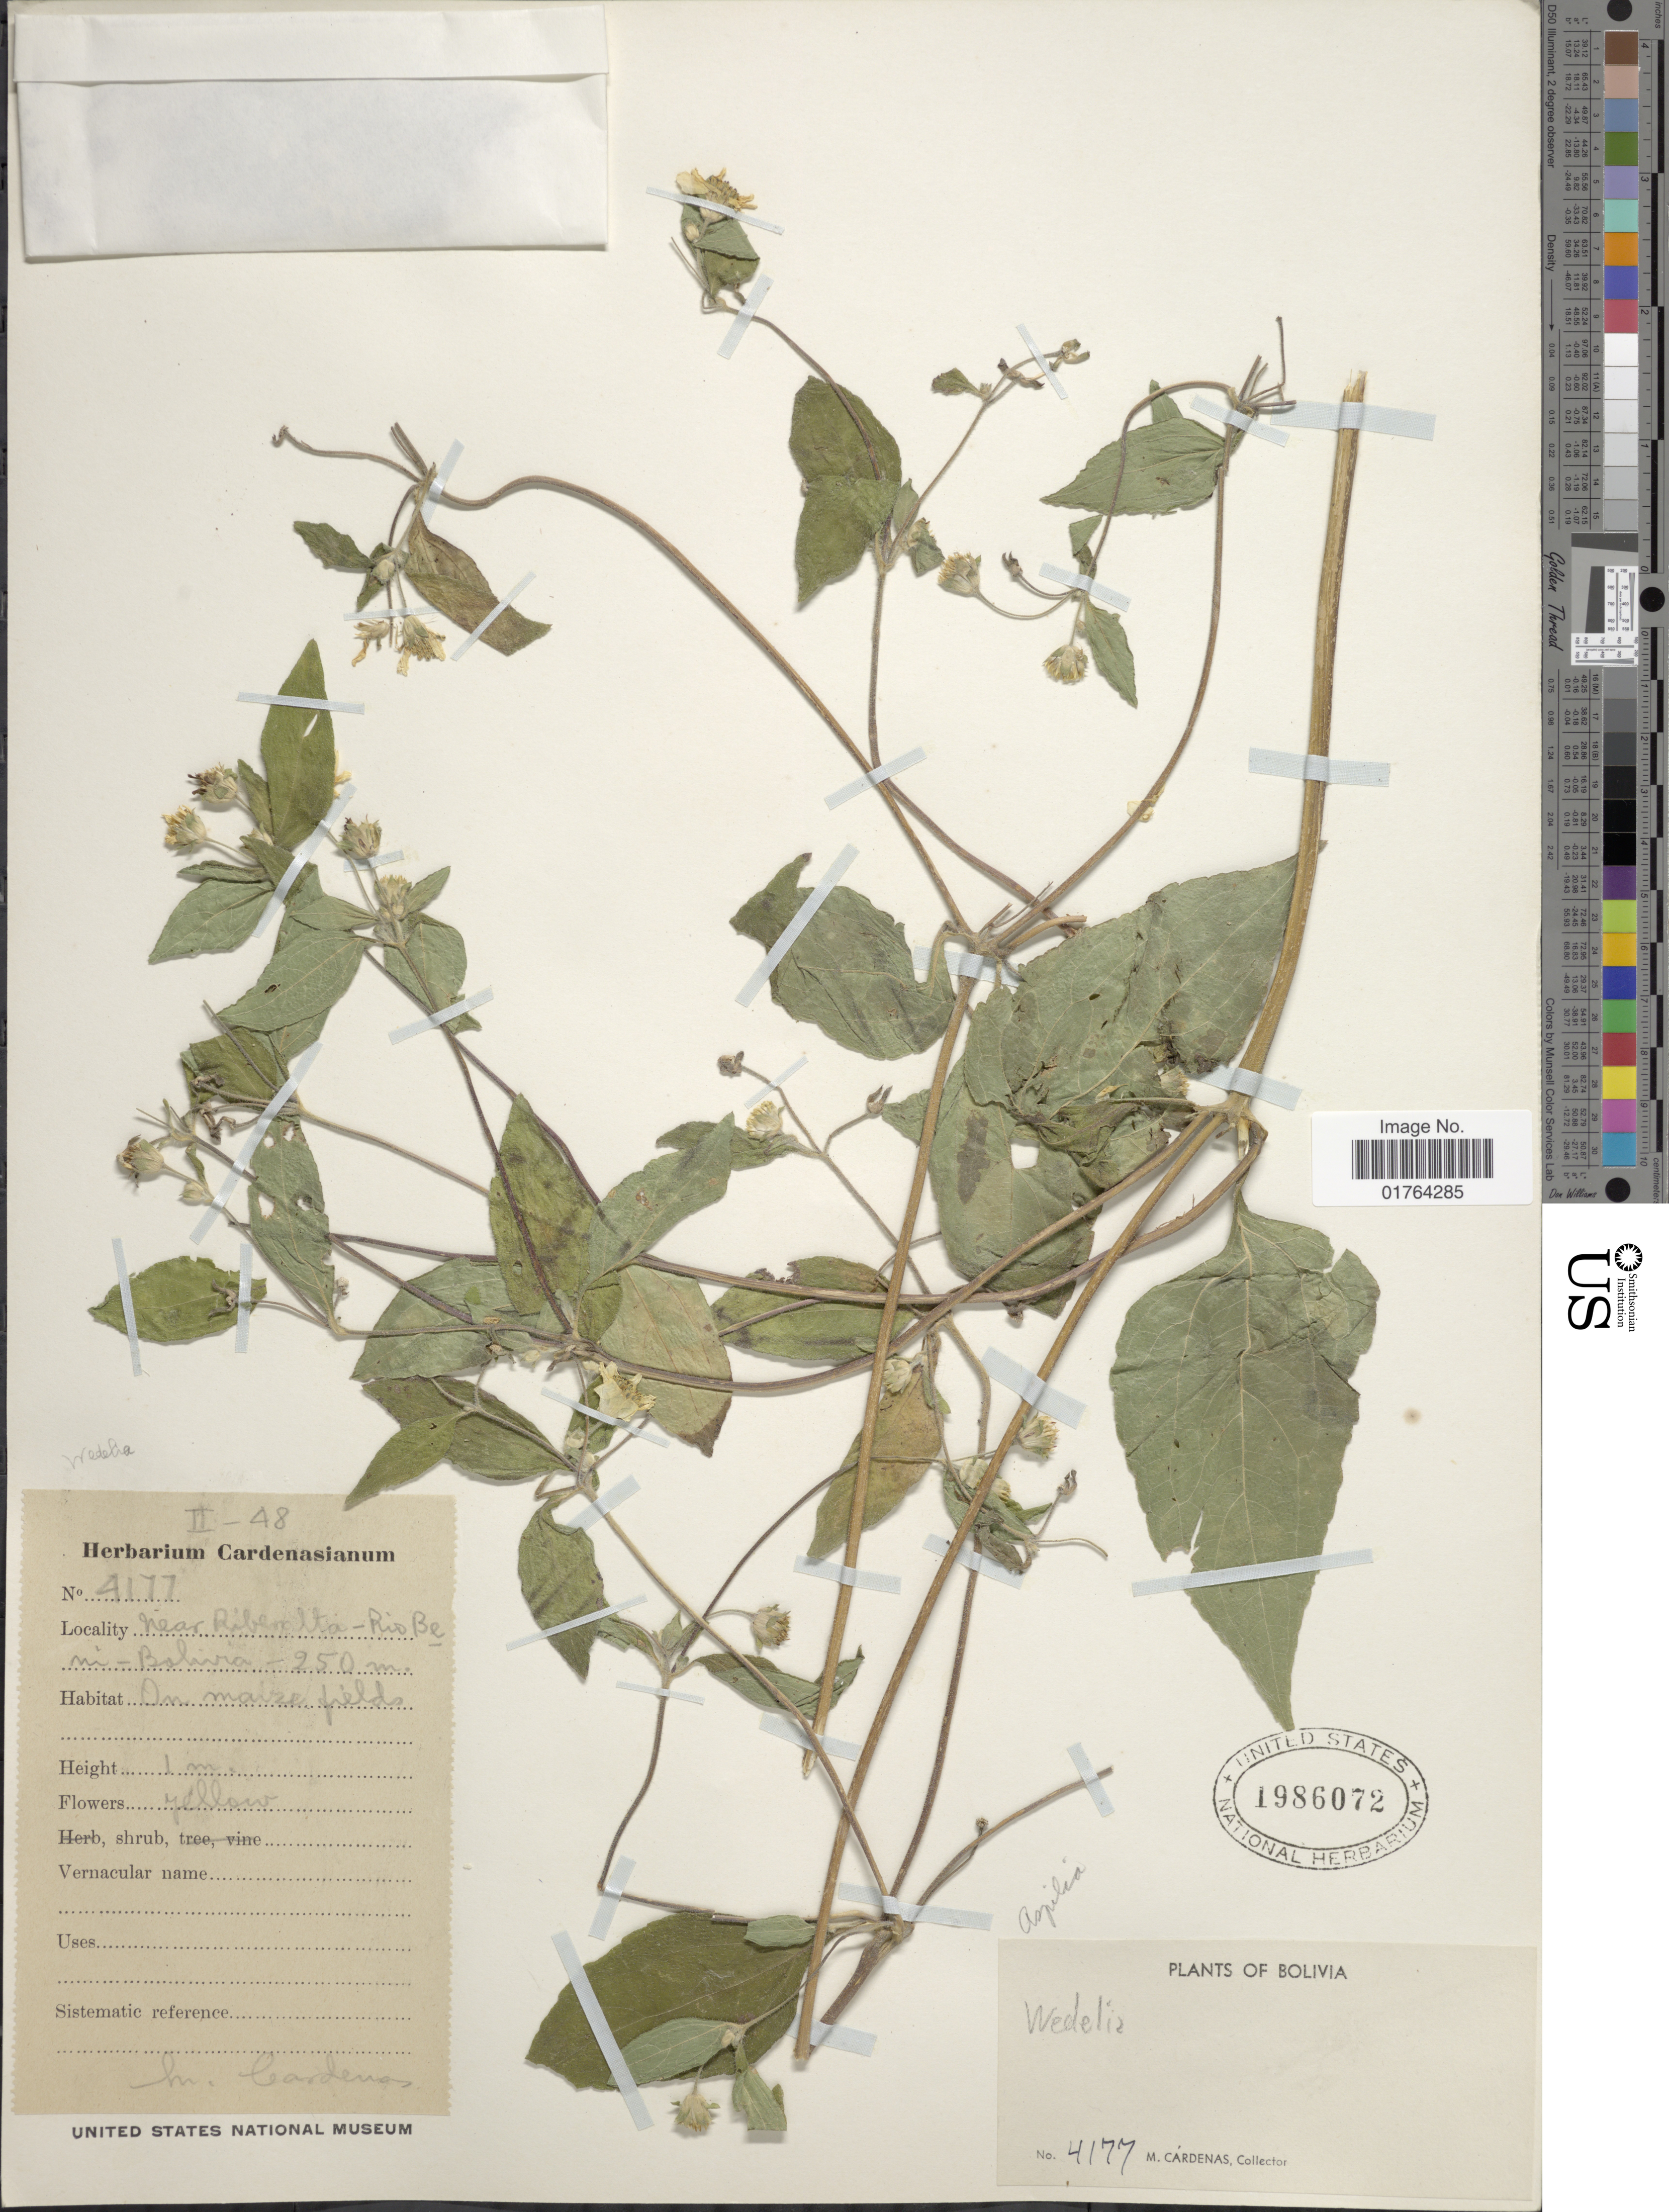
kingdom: Plantae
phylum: Tracheophyta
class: Magnoliopsida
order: Asterales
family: Asteraceae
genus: Wedelia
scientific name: Wedelia brachylepis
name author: Griseb.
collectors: M. Cárdenas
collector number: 4177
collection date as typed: Transcribed d/m/y: /2/48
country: Bolivia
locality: Near Riberalta, Rio Beni, Bolivia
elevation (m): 250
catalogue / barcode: US 1986072